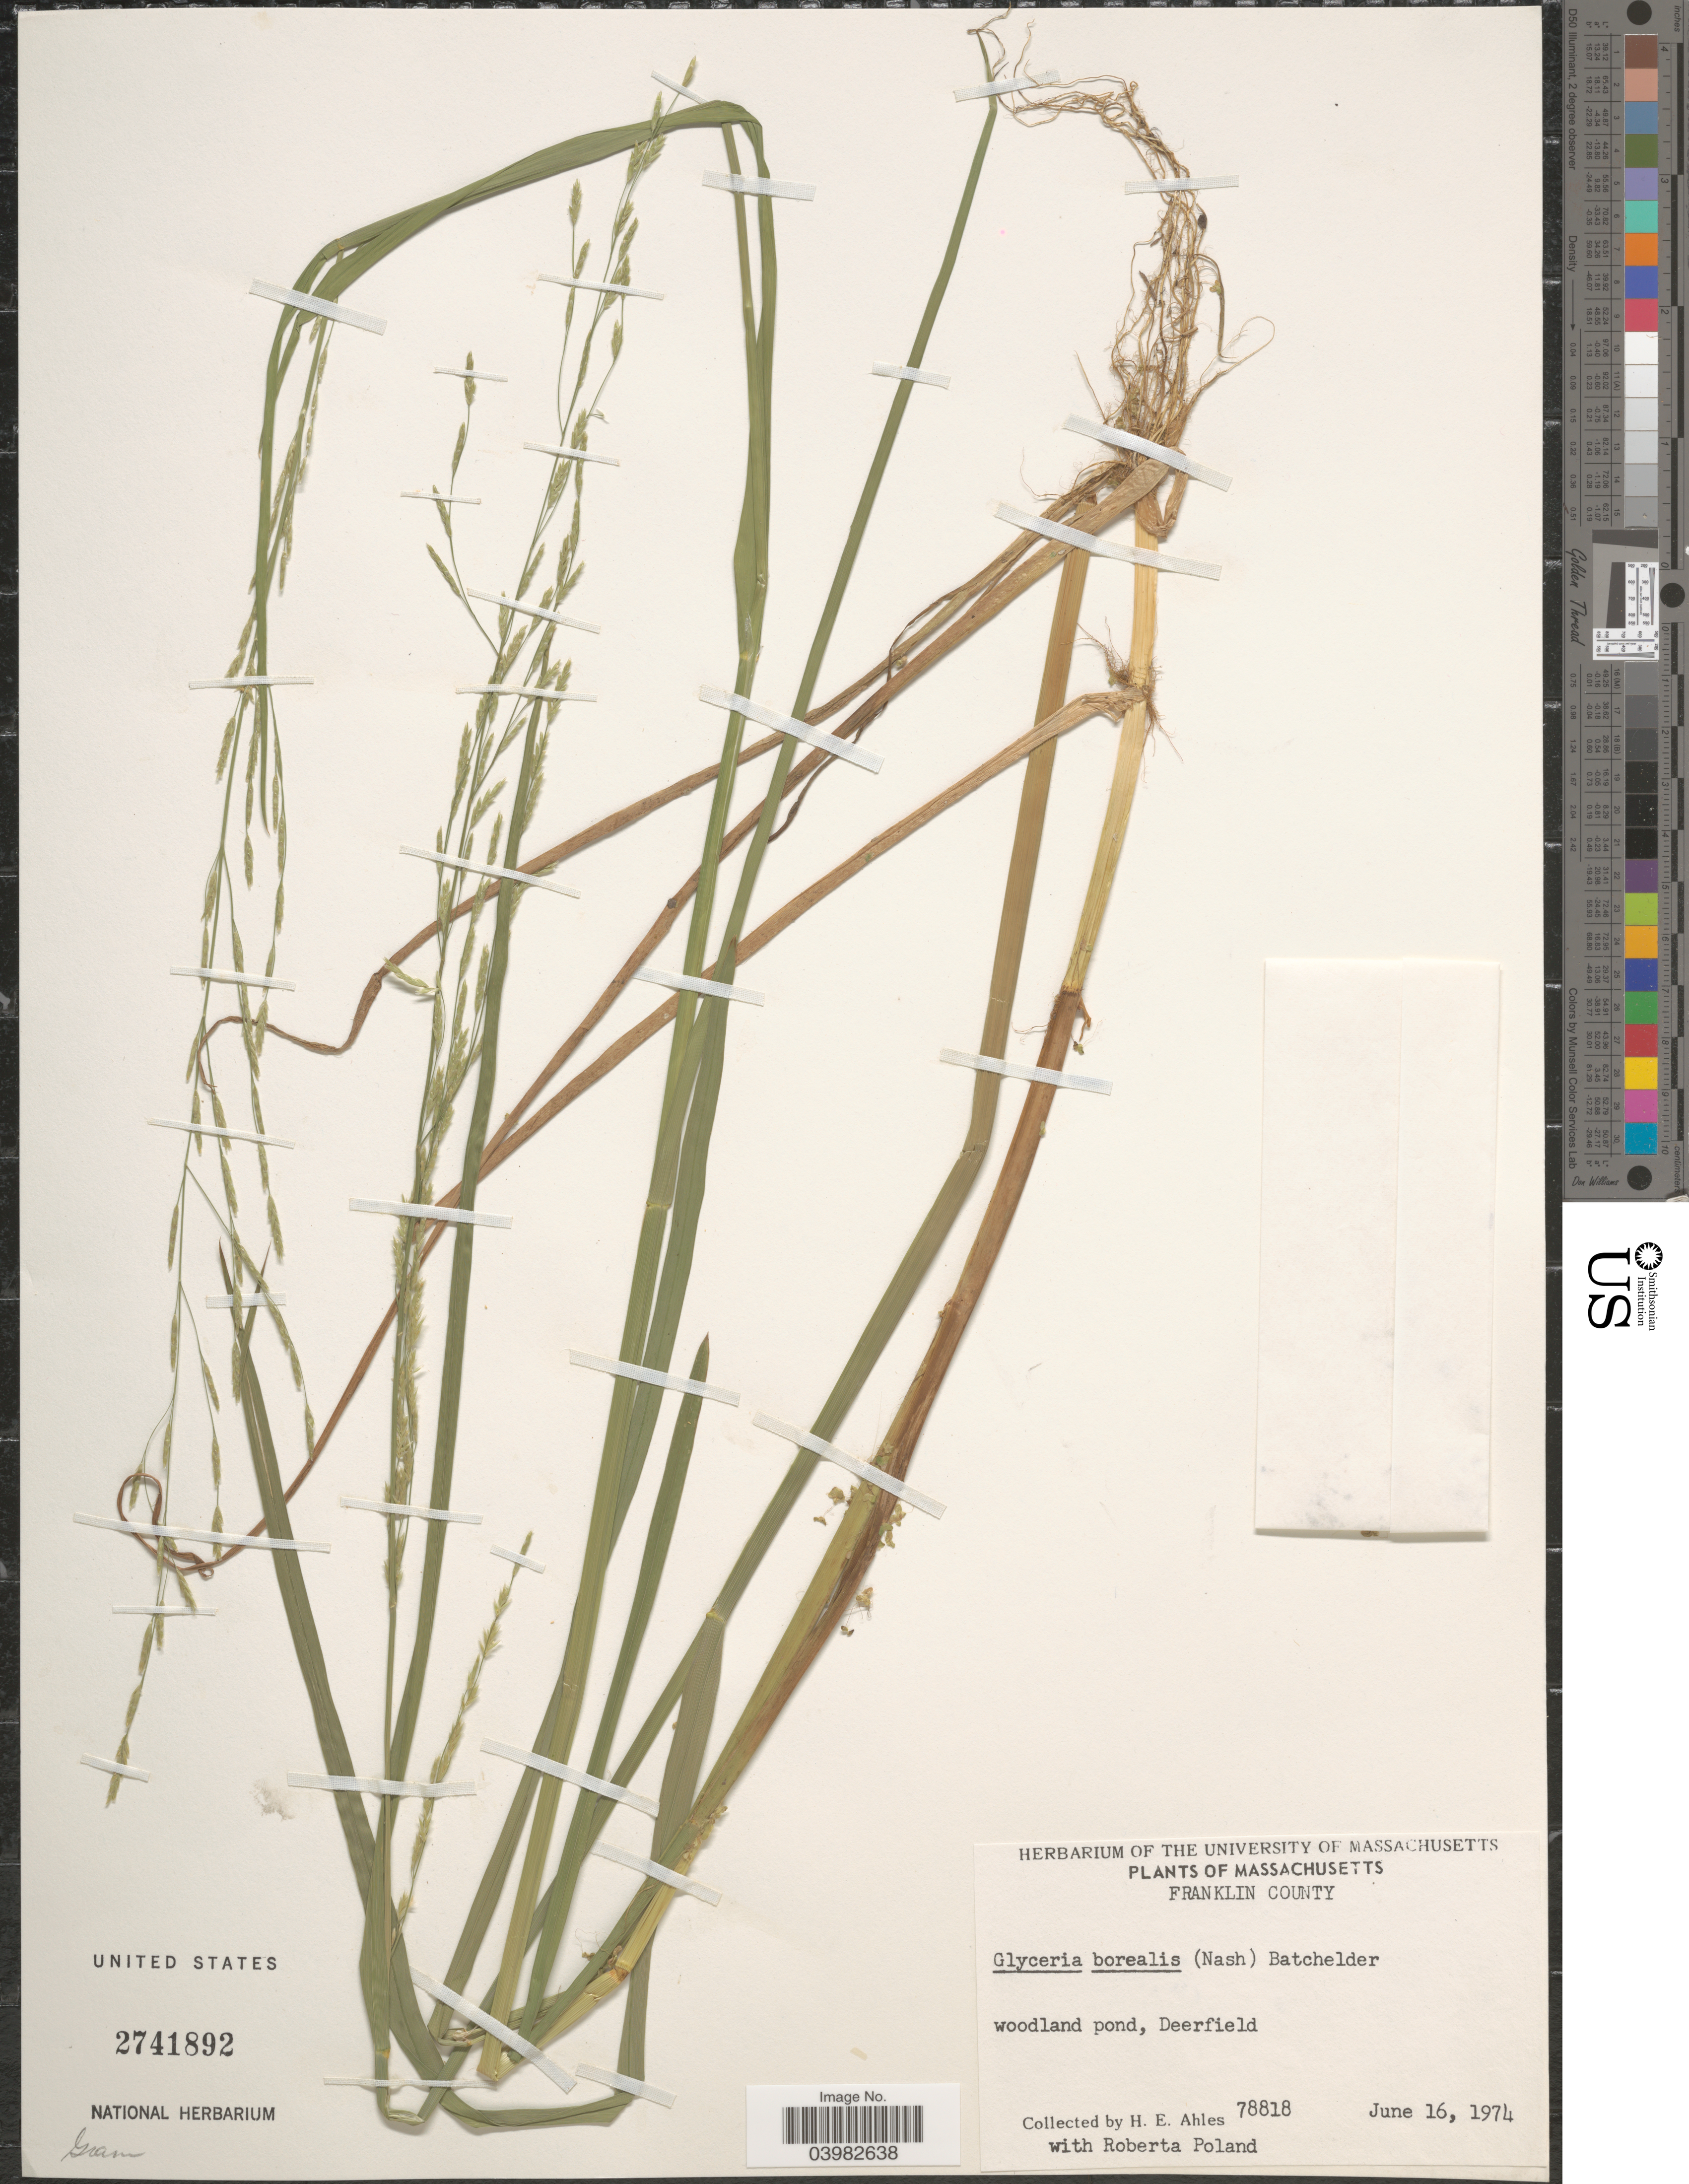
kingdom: Plantae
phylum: Tracheophyta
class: Liliopsida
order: Poales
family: Poaceae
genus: Glyceria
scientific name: Glyceria borealis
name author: (Nash) Batchelder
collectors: H. E. Ahles & R. Poland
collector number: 78818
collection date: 1974-06-16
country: United States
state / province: Massachusetts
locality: Franklin County. Woodland pond, Deerfield.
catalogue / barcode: US 2741892